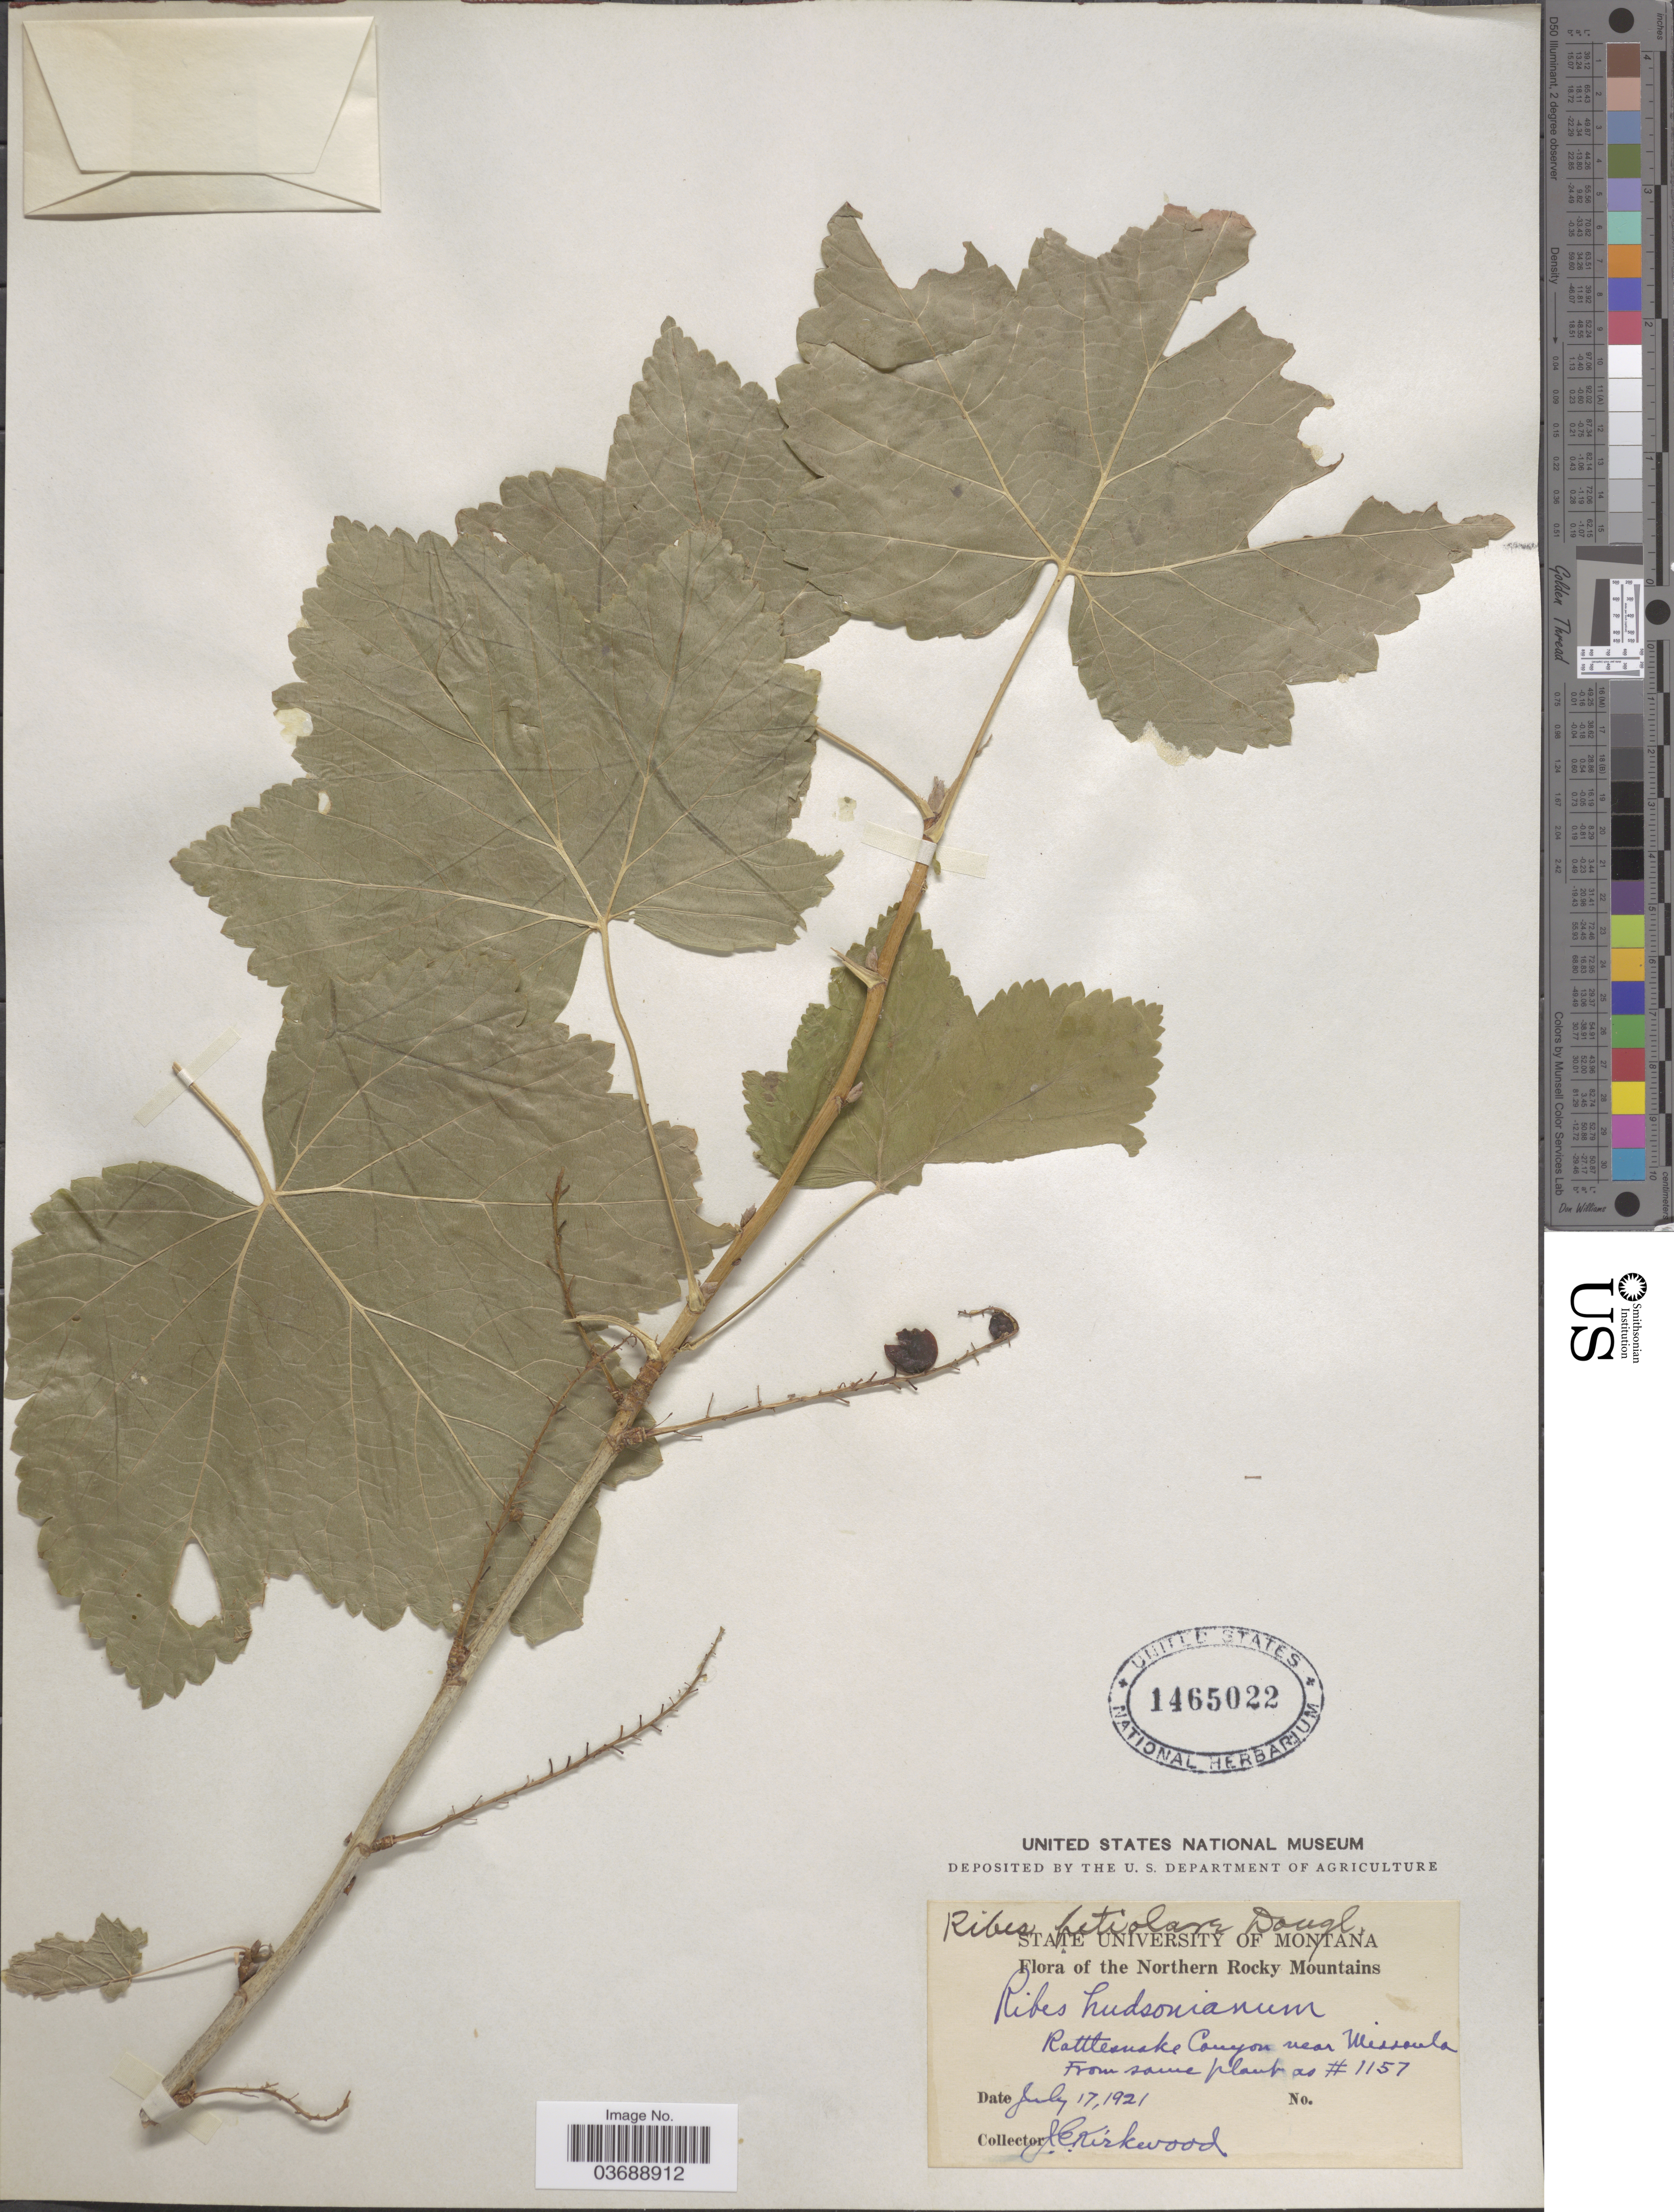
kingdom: Plantae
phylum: Tracheophyta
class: Magnoliopsida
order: Saxifragales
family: Grossulariaceae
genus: Ribes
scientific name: Ribes petiolare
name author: Douglas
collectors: J. Kirkwood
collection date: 1921-07-17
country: United States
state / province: Montana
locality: The Northern Rocky Mountains. Rattlesnake Canyon near Missoula.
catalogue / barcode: US 1465022